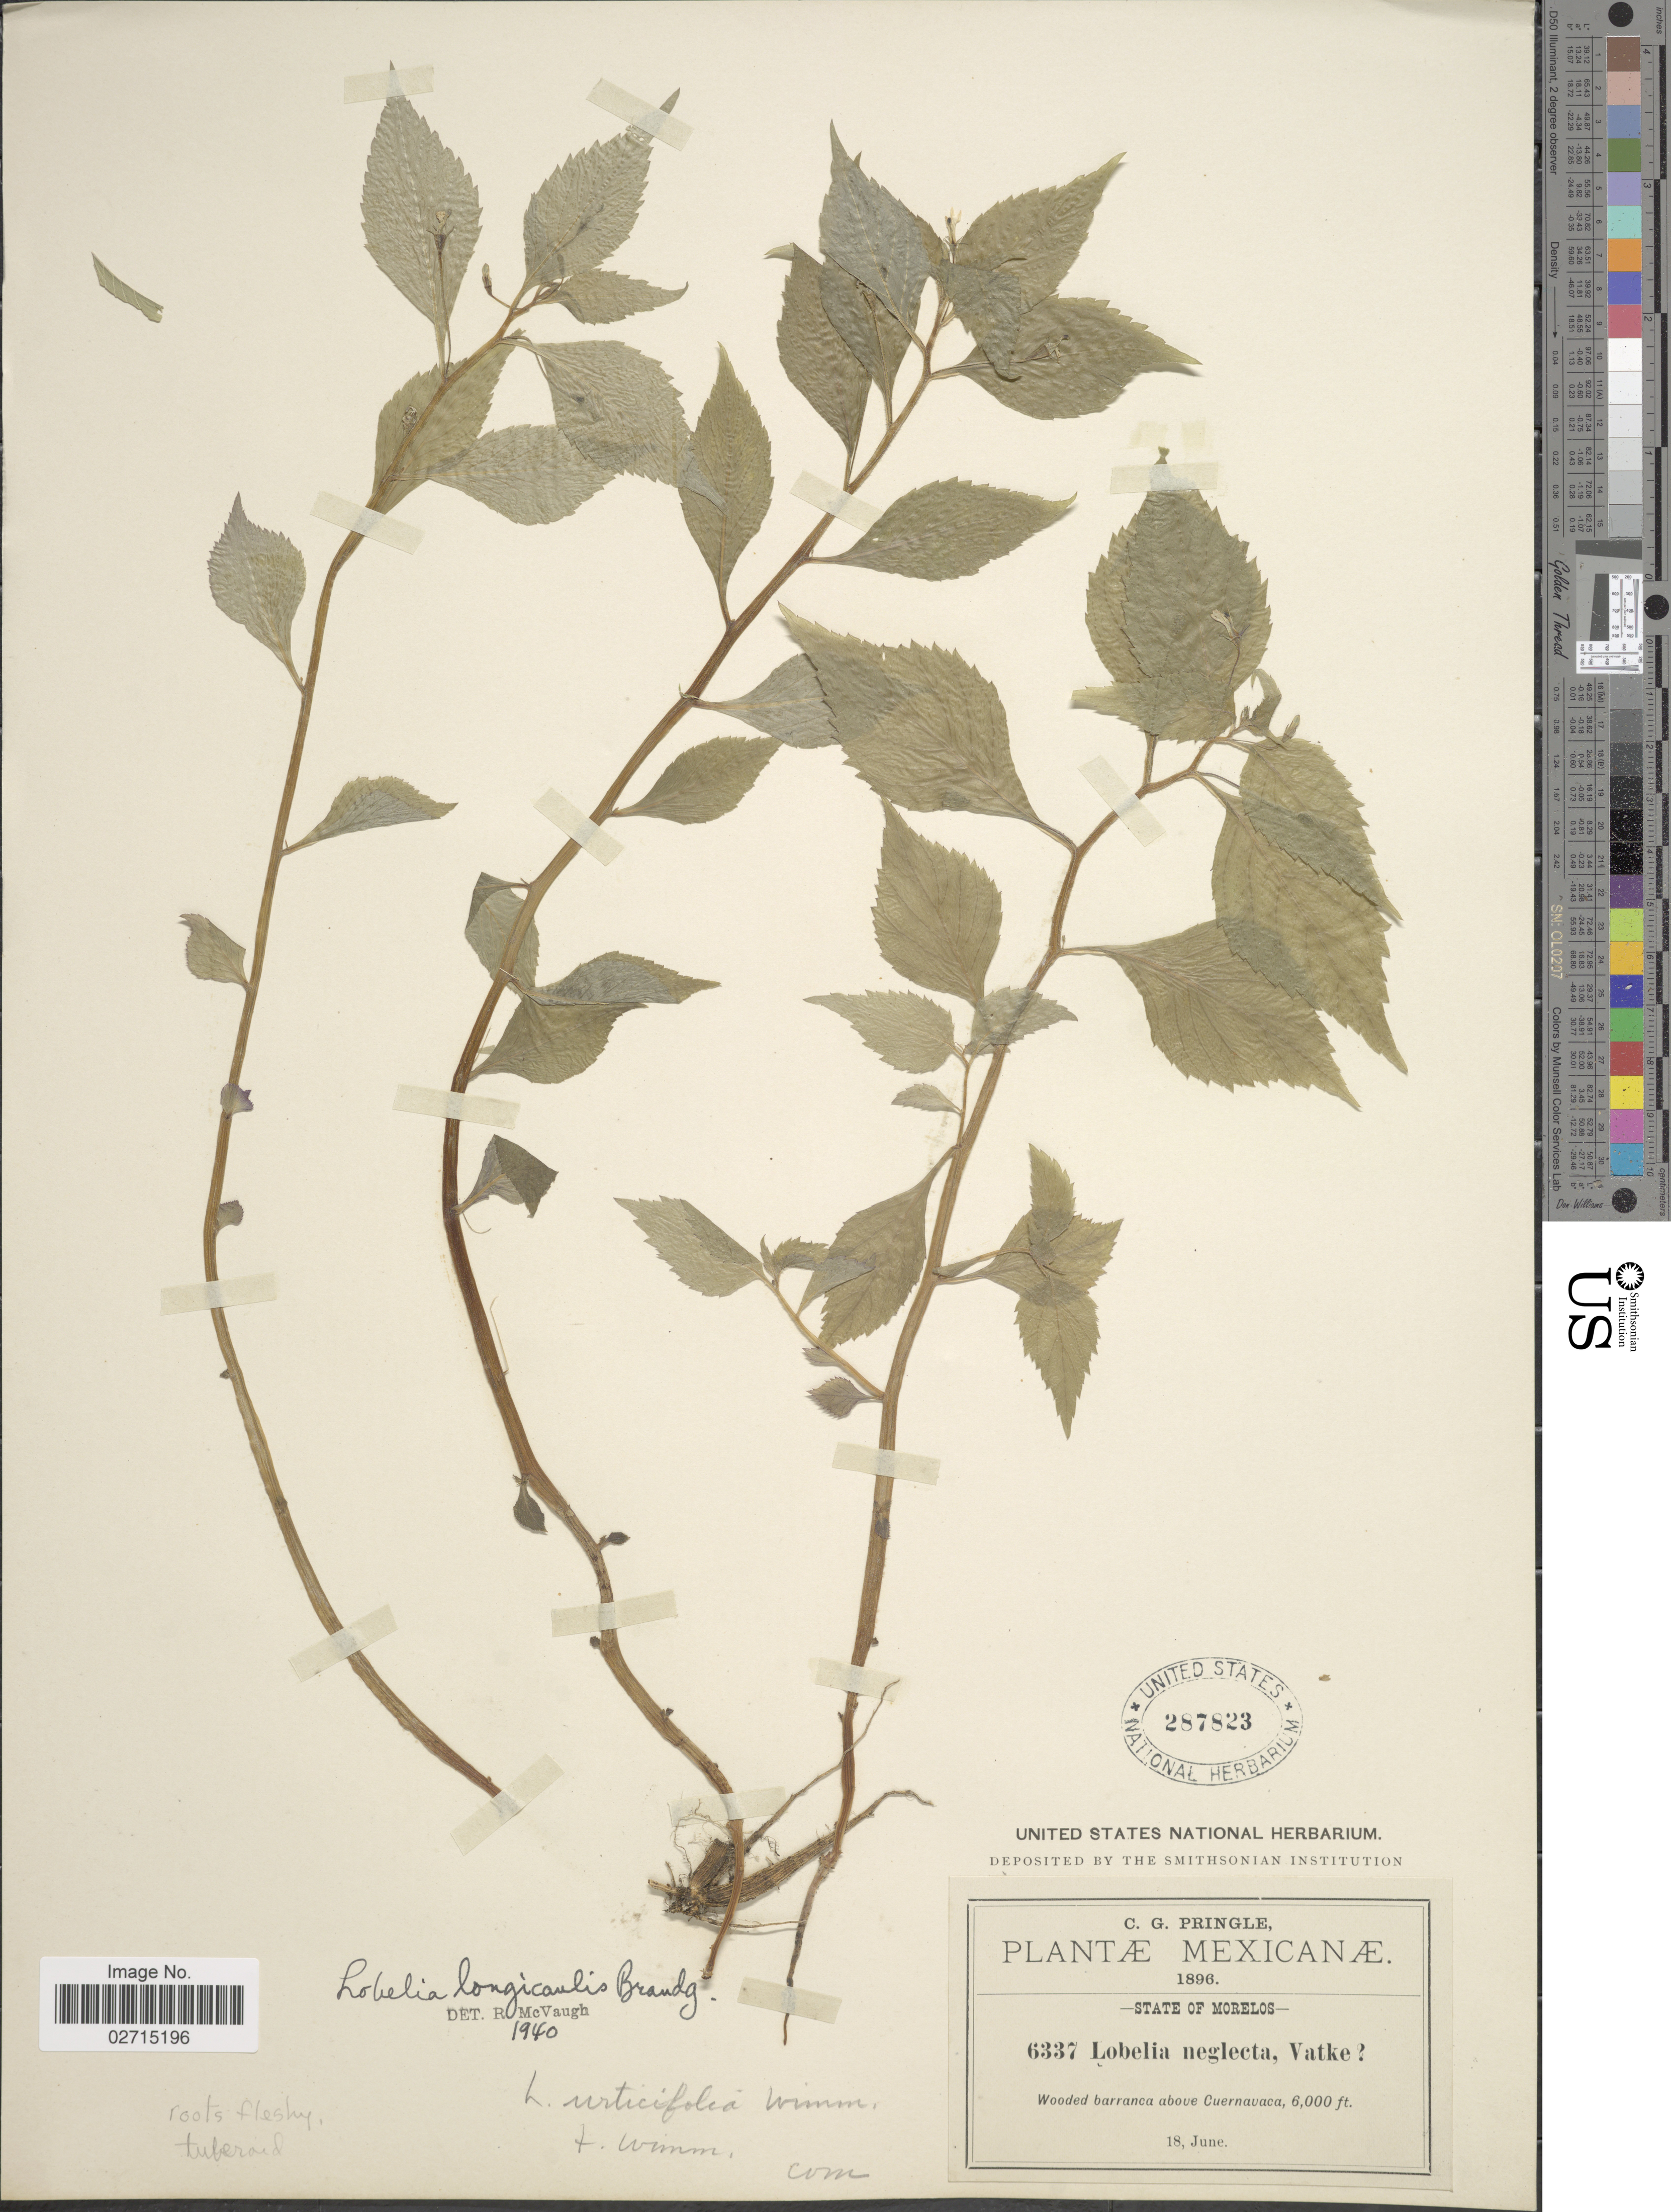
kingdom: Plantae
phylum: Tracheophyta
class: Magnoliopsida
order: Asterales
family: Campanulaceae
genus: Lobelia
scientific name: Lobelia longicaulis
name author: Brandegee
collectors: C. G. Pringle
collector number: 6337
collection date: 1896-06-18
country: Mexico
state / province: Morelos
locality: Wooded barranca above Cuernavaca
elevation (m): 1829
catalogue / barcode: US 287823